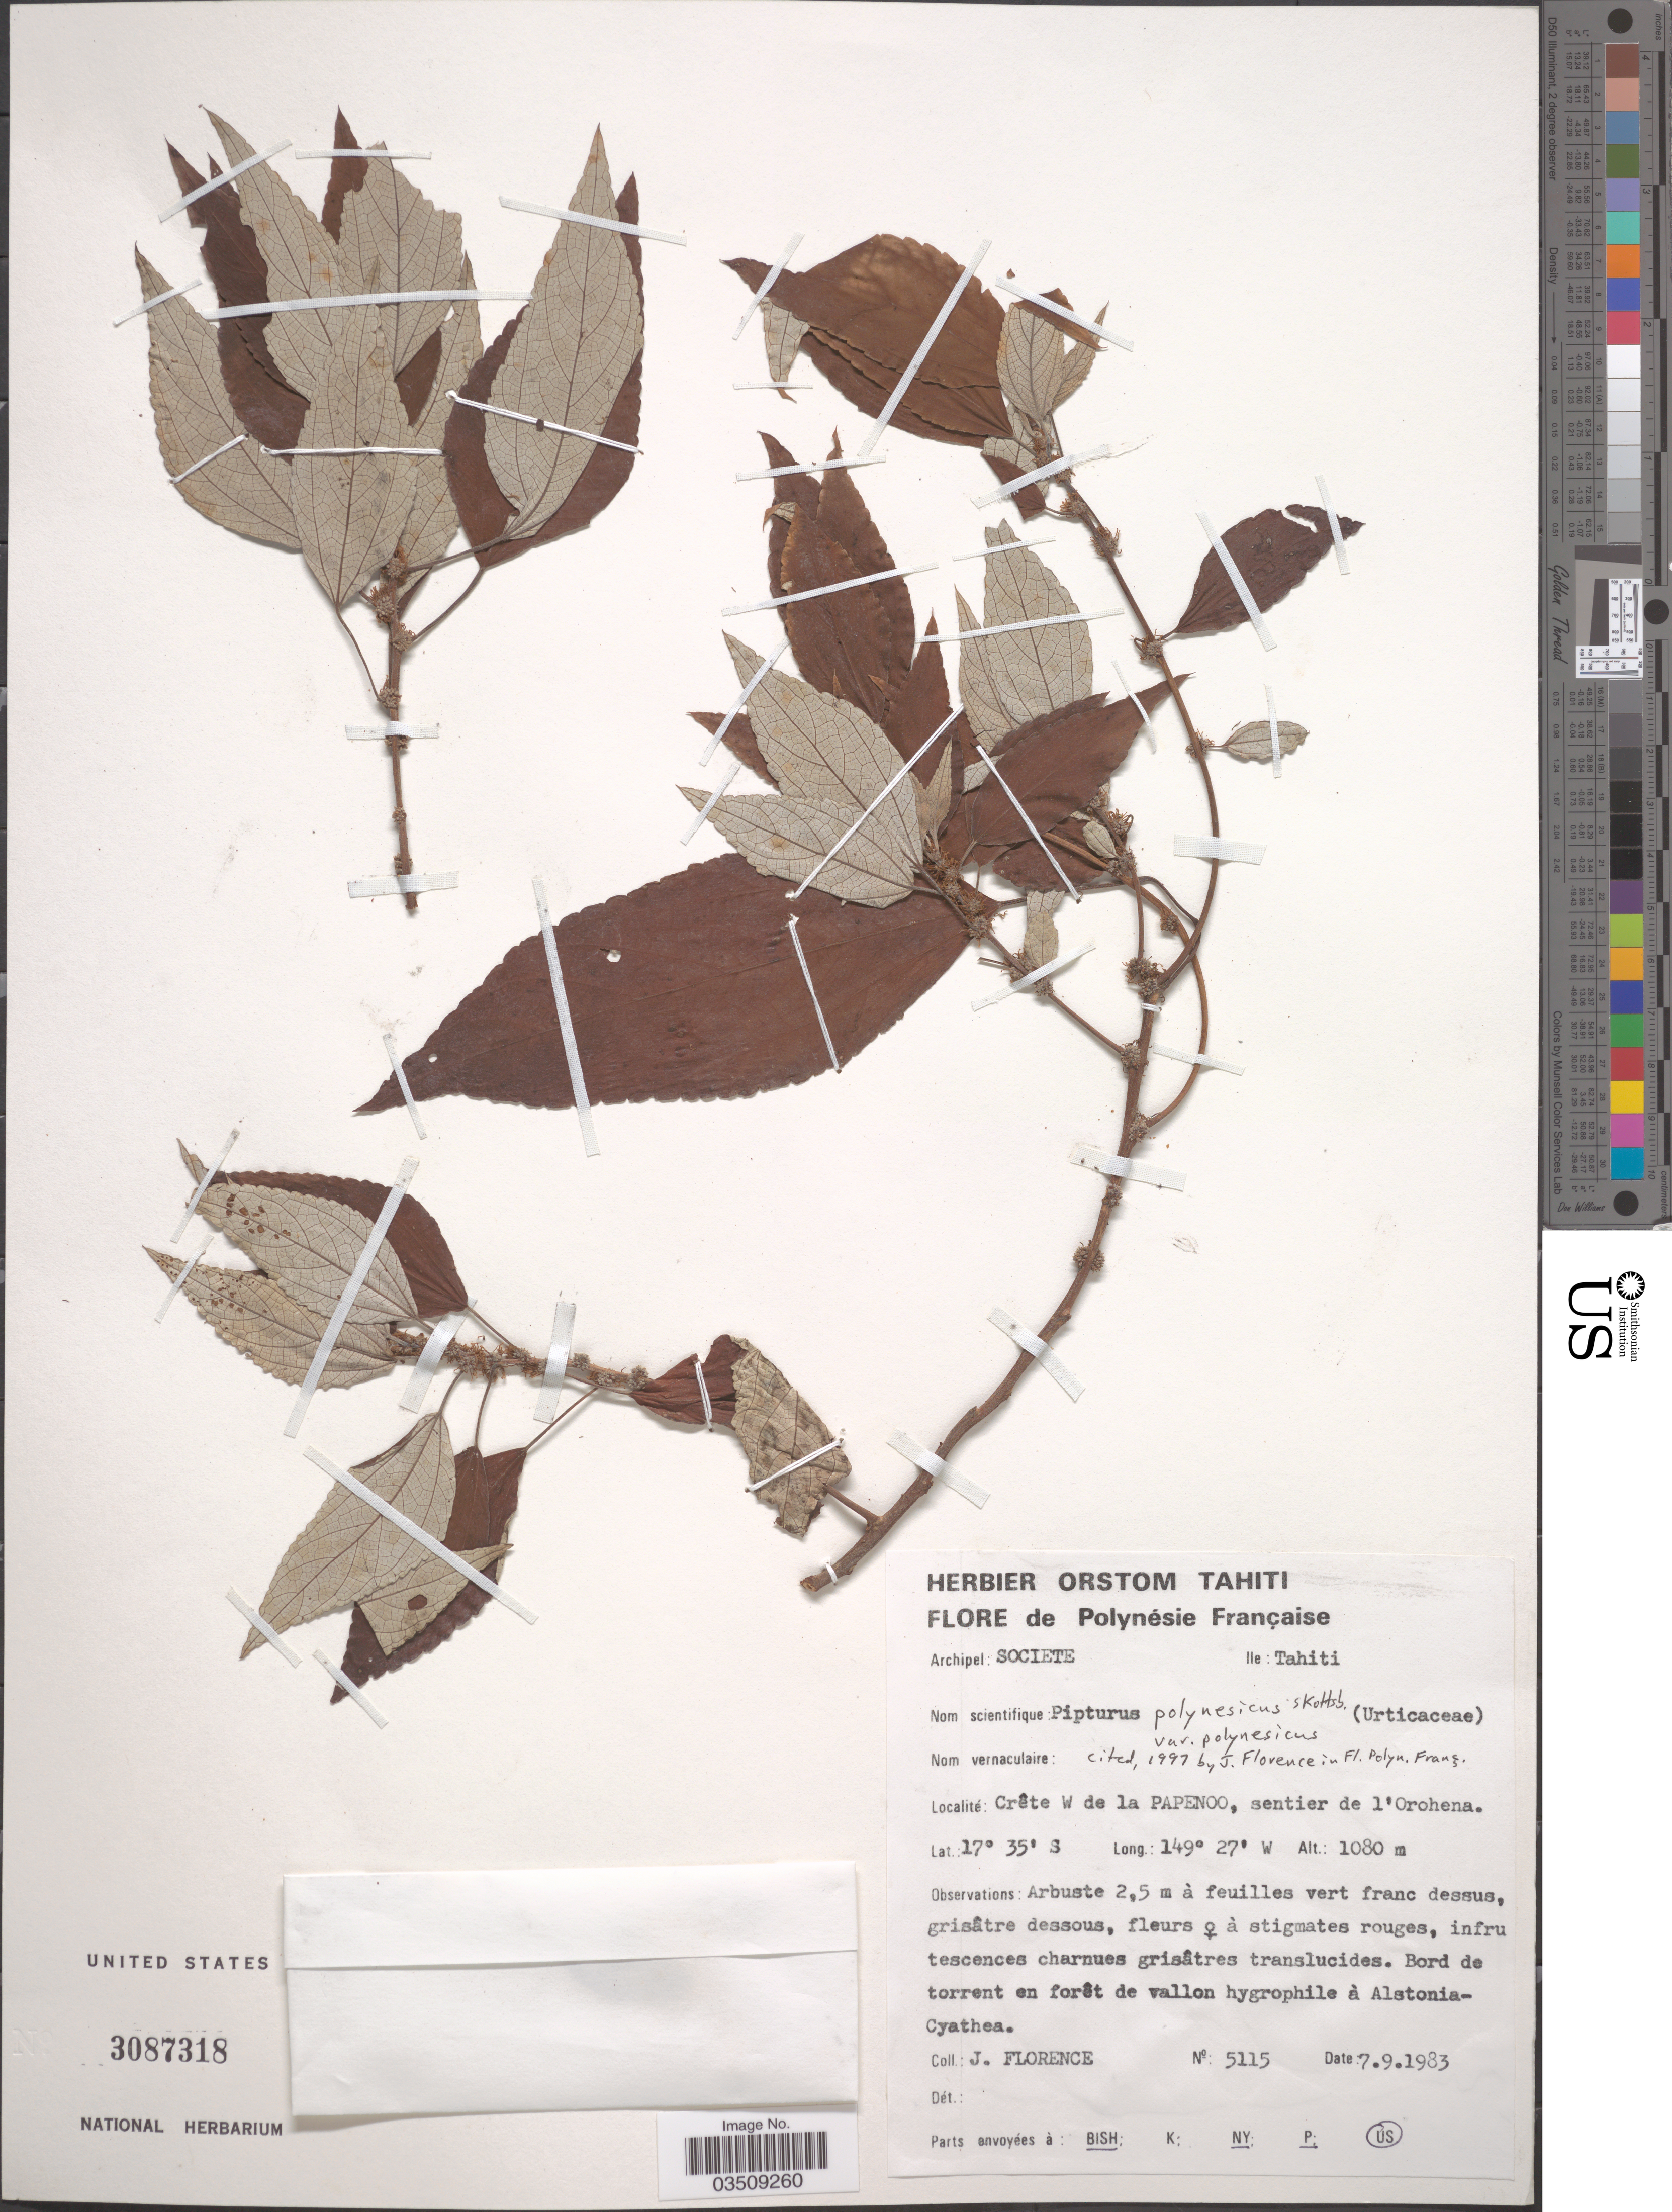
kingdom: Plantae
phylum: Tracheophyta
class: Magnoliopsida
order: Rosales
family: Urticaceae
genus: Pipturus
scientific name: Pipturus polynesicus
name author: Skottsb.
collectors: J. Florence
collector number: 5115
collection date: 1983-09-07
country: French Polynesia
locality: Archipel: Societe. Ile: Tahiti. Crête W de la Papenoo, sentier de l'Orohena.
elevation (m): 1080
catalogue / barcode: US 3087318